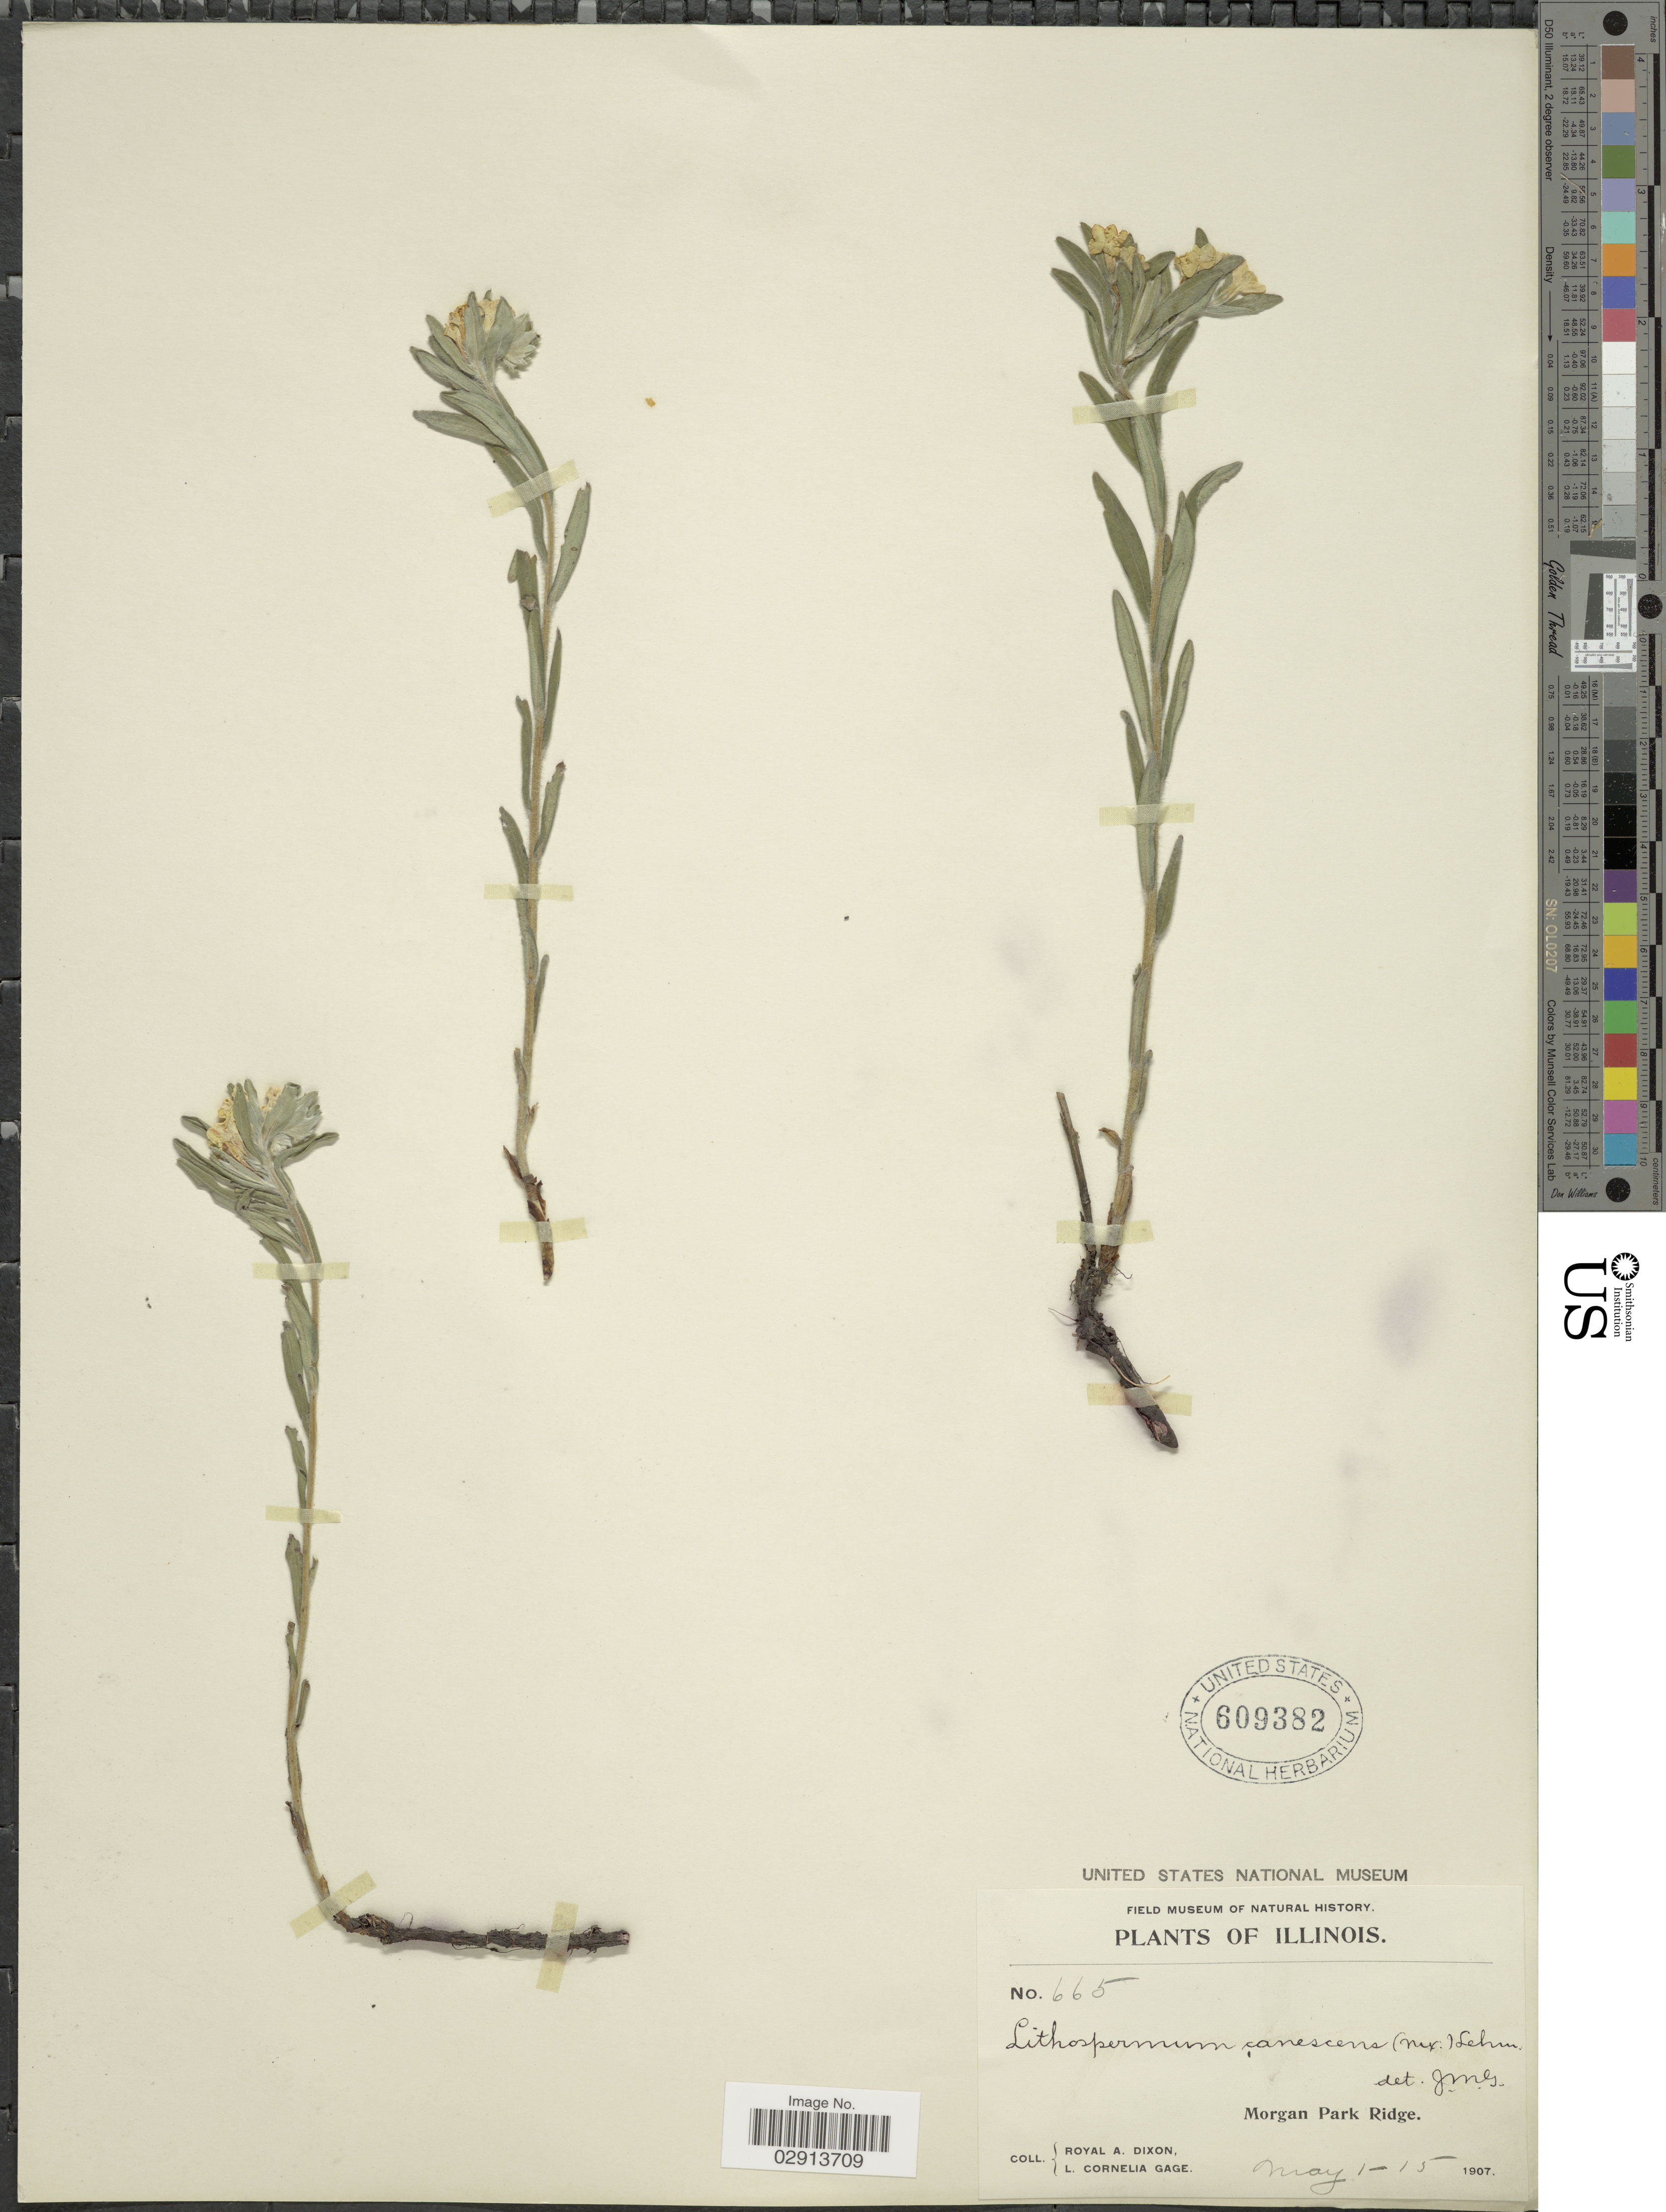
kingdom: Plantae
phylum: Tracheophyta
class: Magnoliopsida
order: Boraginales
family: Boraginaceae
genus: Lithospermum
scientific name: Lithospermum canescens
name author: (Michx.) Lehm.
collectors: R. A. Dixon & L. Gage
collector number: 665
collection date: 1907-05-01/1907-05-15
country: United States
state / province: Illinois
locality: Morgan Park Ridge.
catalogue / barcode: US 609382